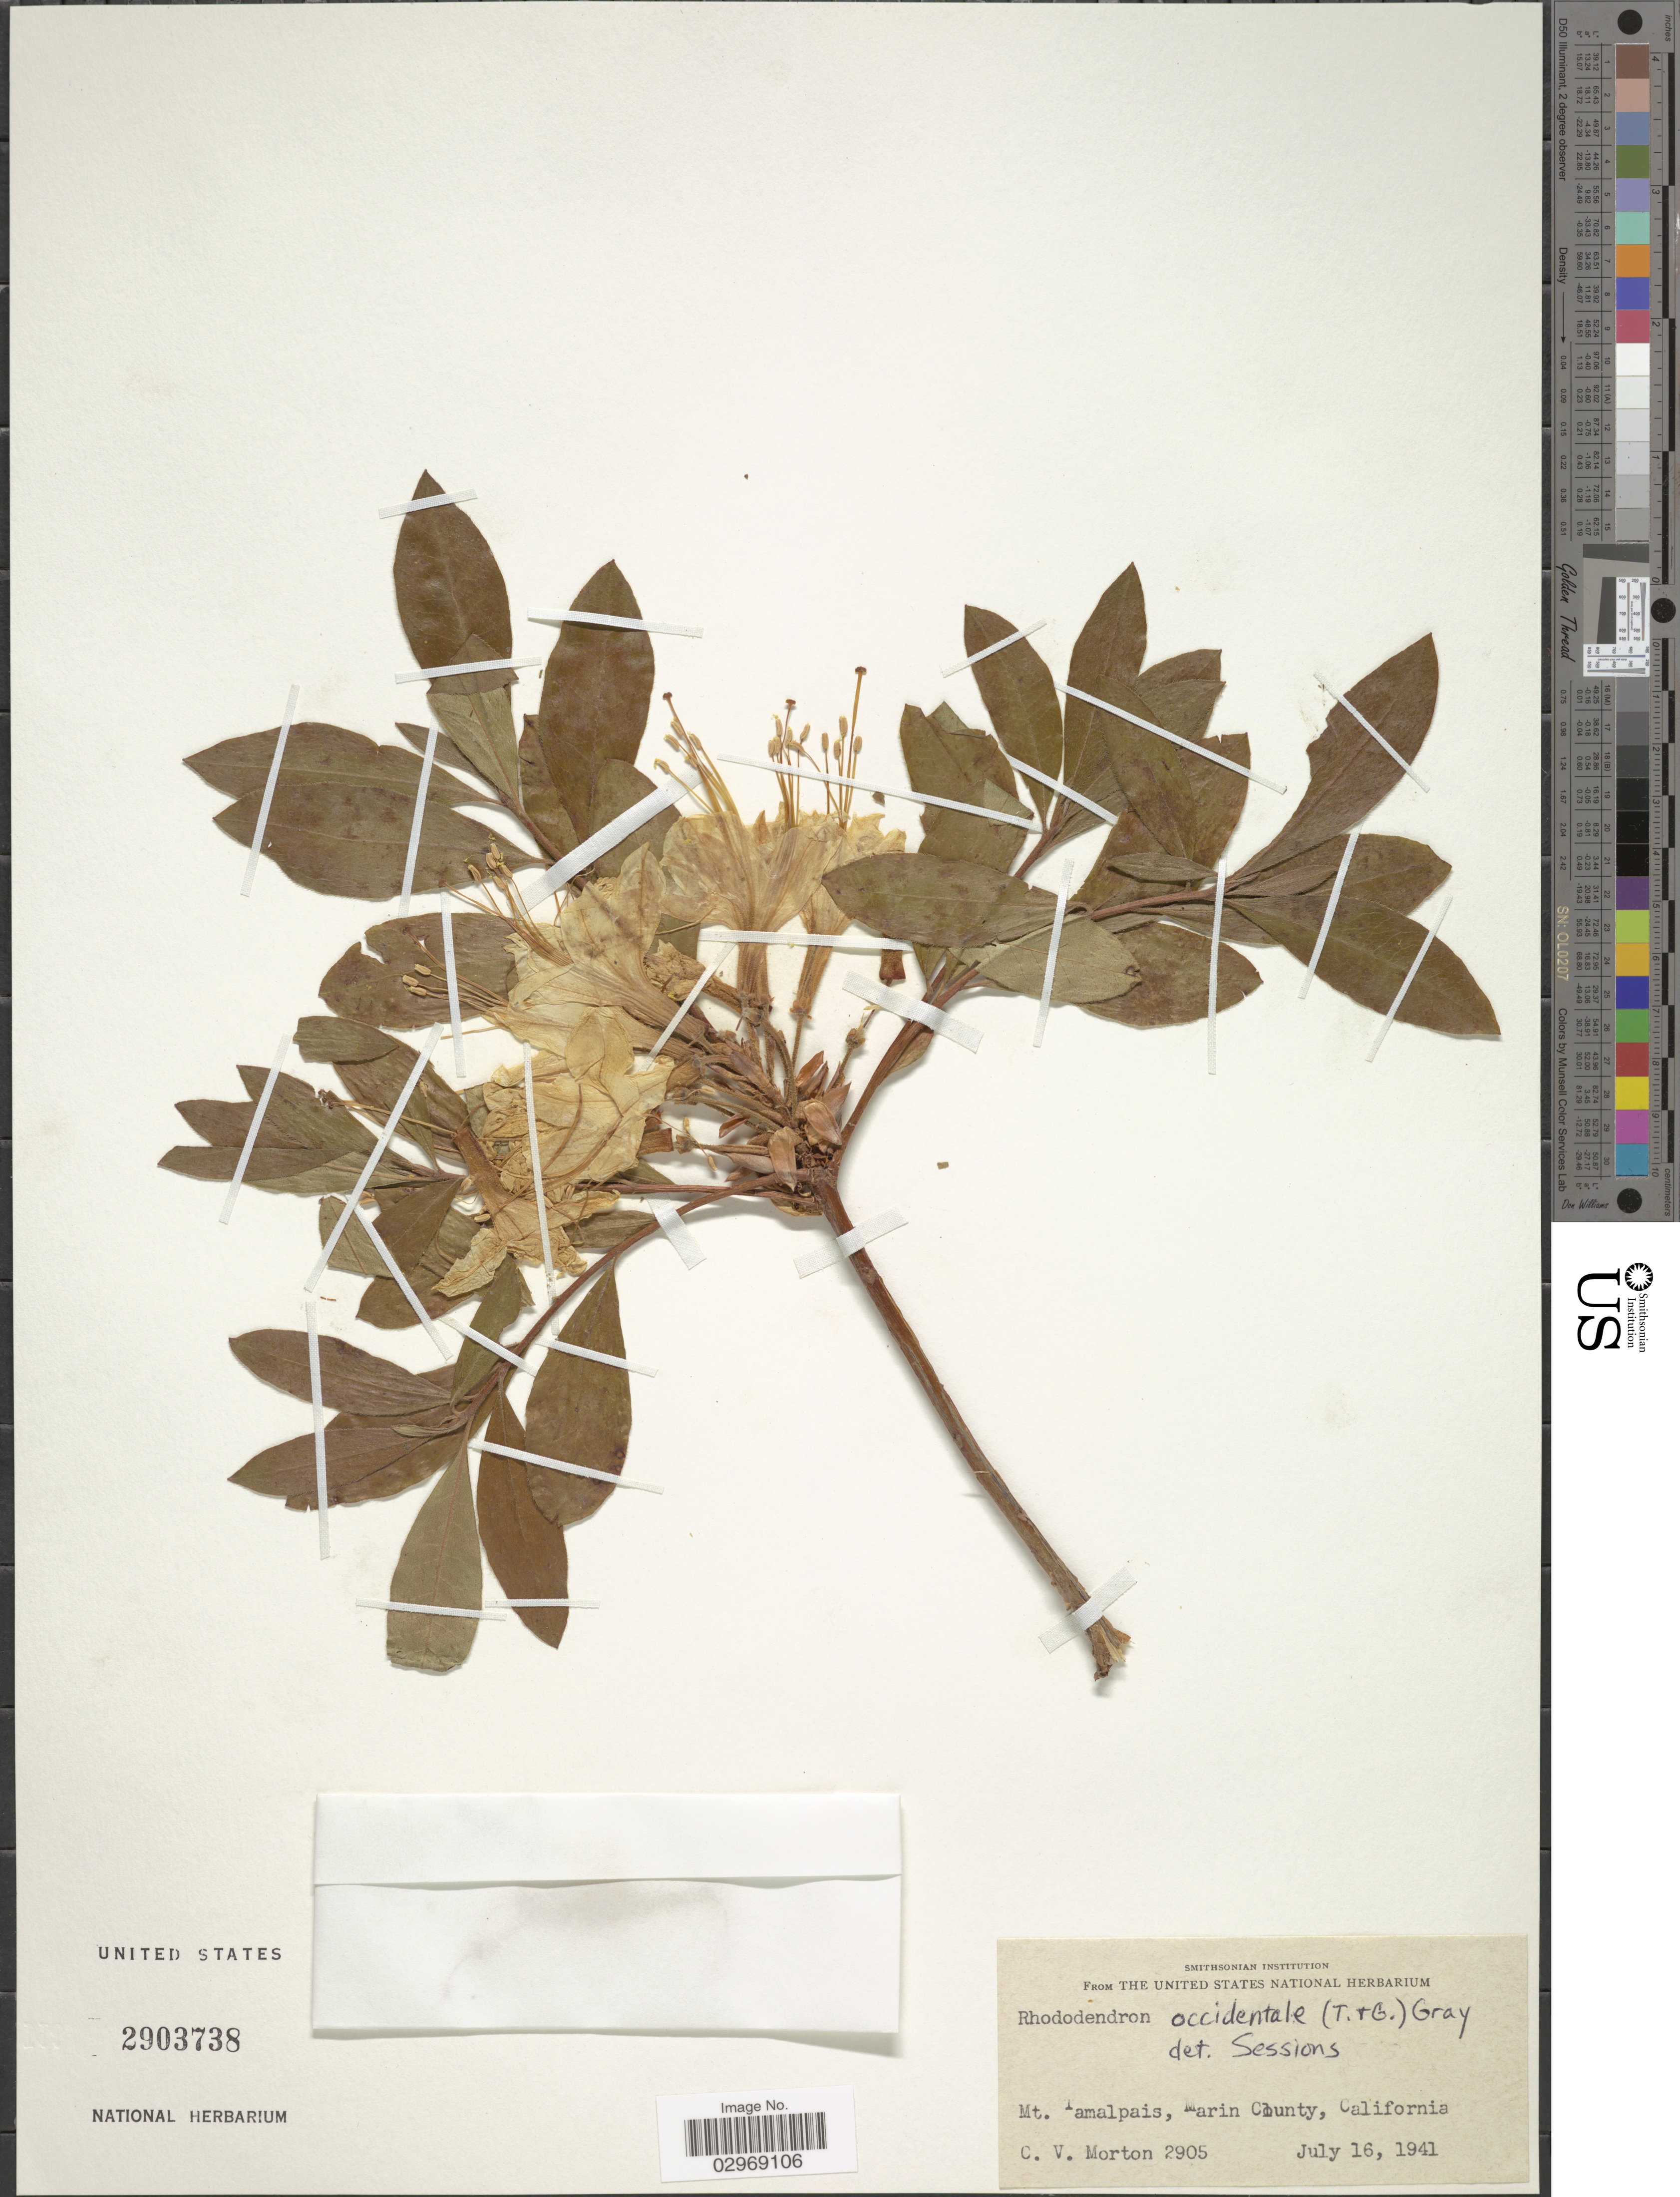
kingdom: Plantae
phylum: Tracheophyta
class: Magnoliopsida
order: Ericales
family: Ericaceae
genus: Rhododendron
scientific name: Rhododendron occidentale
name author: (Torr. & A. Gray) A. Gray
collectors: C. V. Morton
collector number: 2905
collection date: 1941-07-16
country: United States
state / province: California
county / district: Marin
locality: Mt. Tamalpais, Marin County.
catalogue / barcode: US 2903738